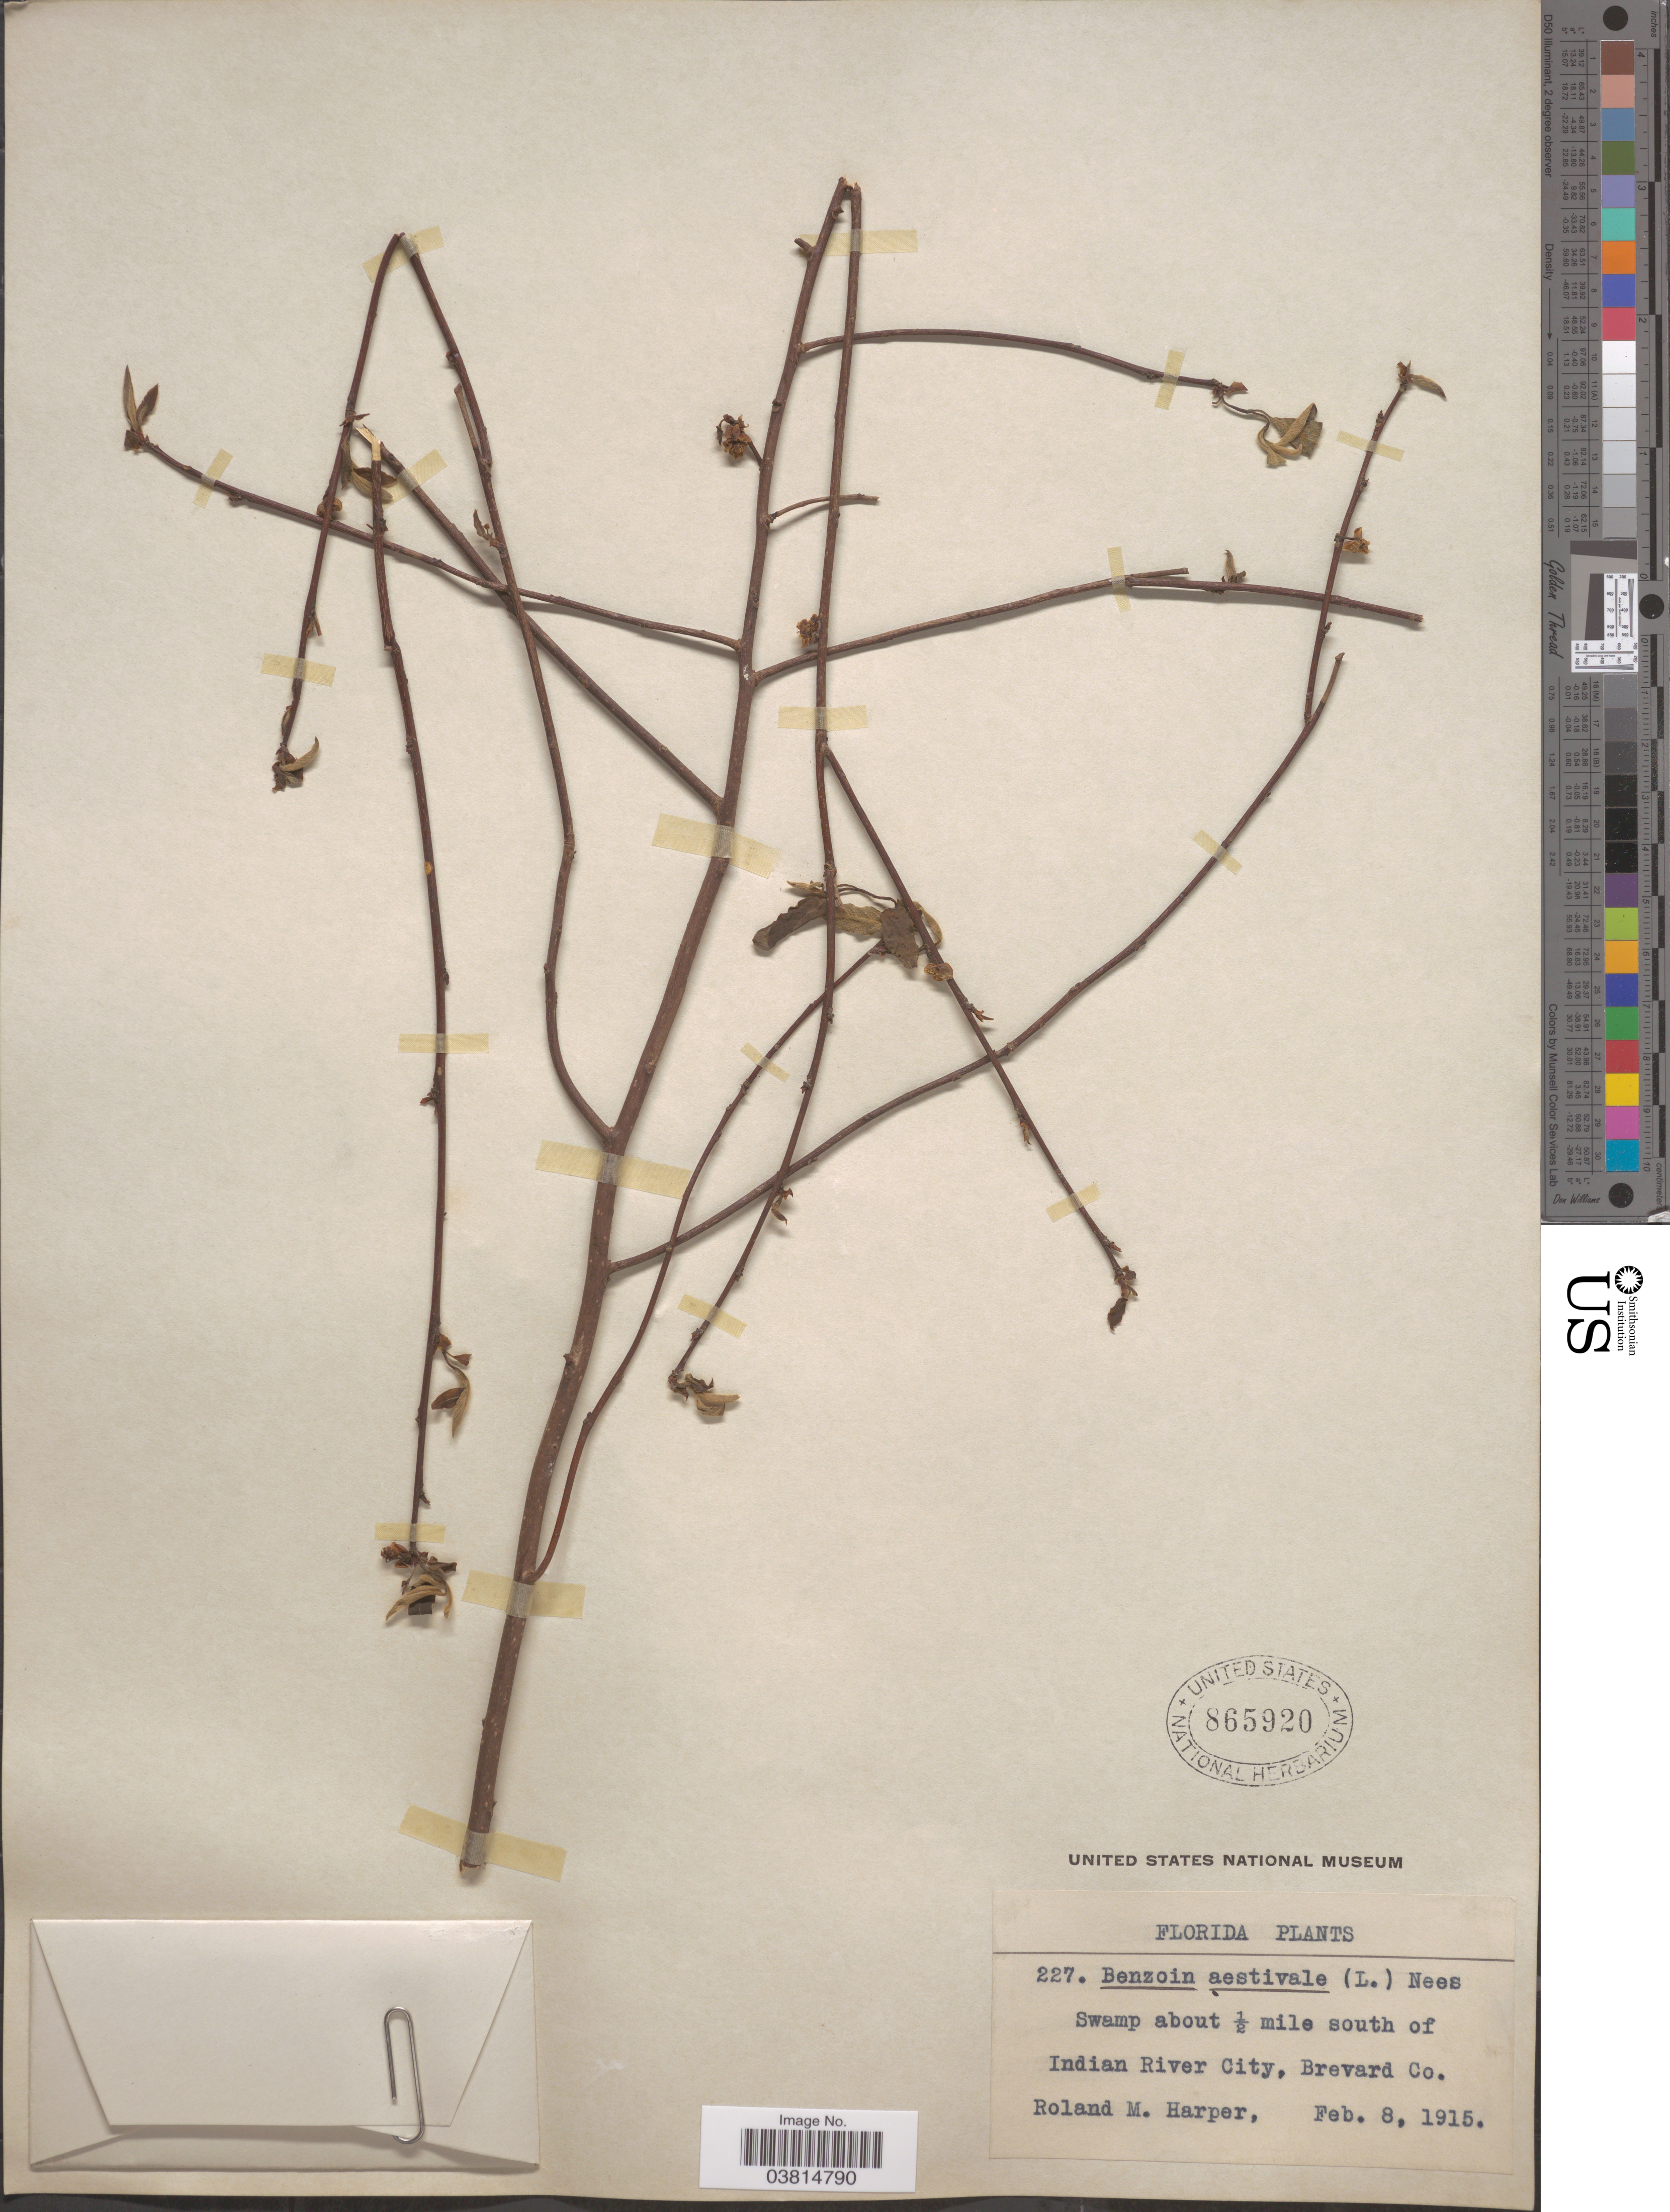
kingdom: Plantae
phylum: Tracheophyta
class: Magnoliopsida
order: Laurales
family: Lauraceae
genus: Lindera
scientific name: Lindera benzoin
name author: (L.) Blume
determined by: Strong, Mark T., (BOT), Smithsonian Institution - National Museum of Natural History (UNITED STATES)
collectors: R. M. Harper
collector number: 227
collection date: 1915-02-08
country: United States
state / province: Florida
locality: Swamp about ½ mile south of Indian River City, Brevard Co.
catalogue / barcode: US 865920